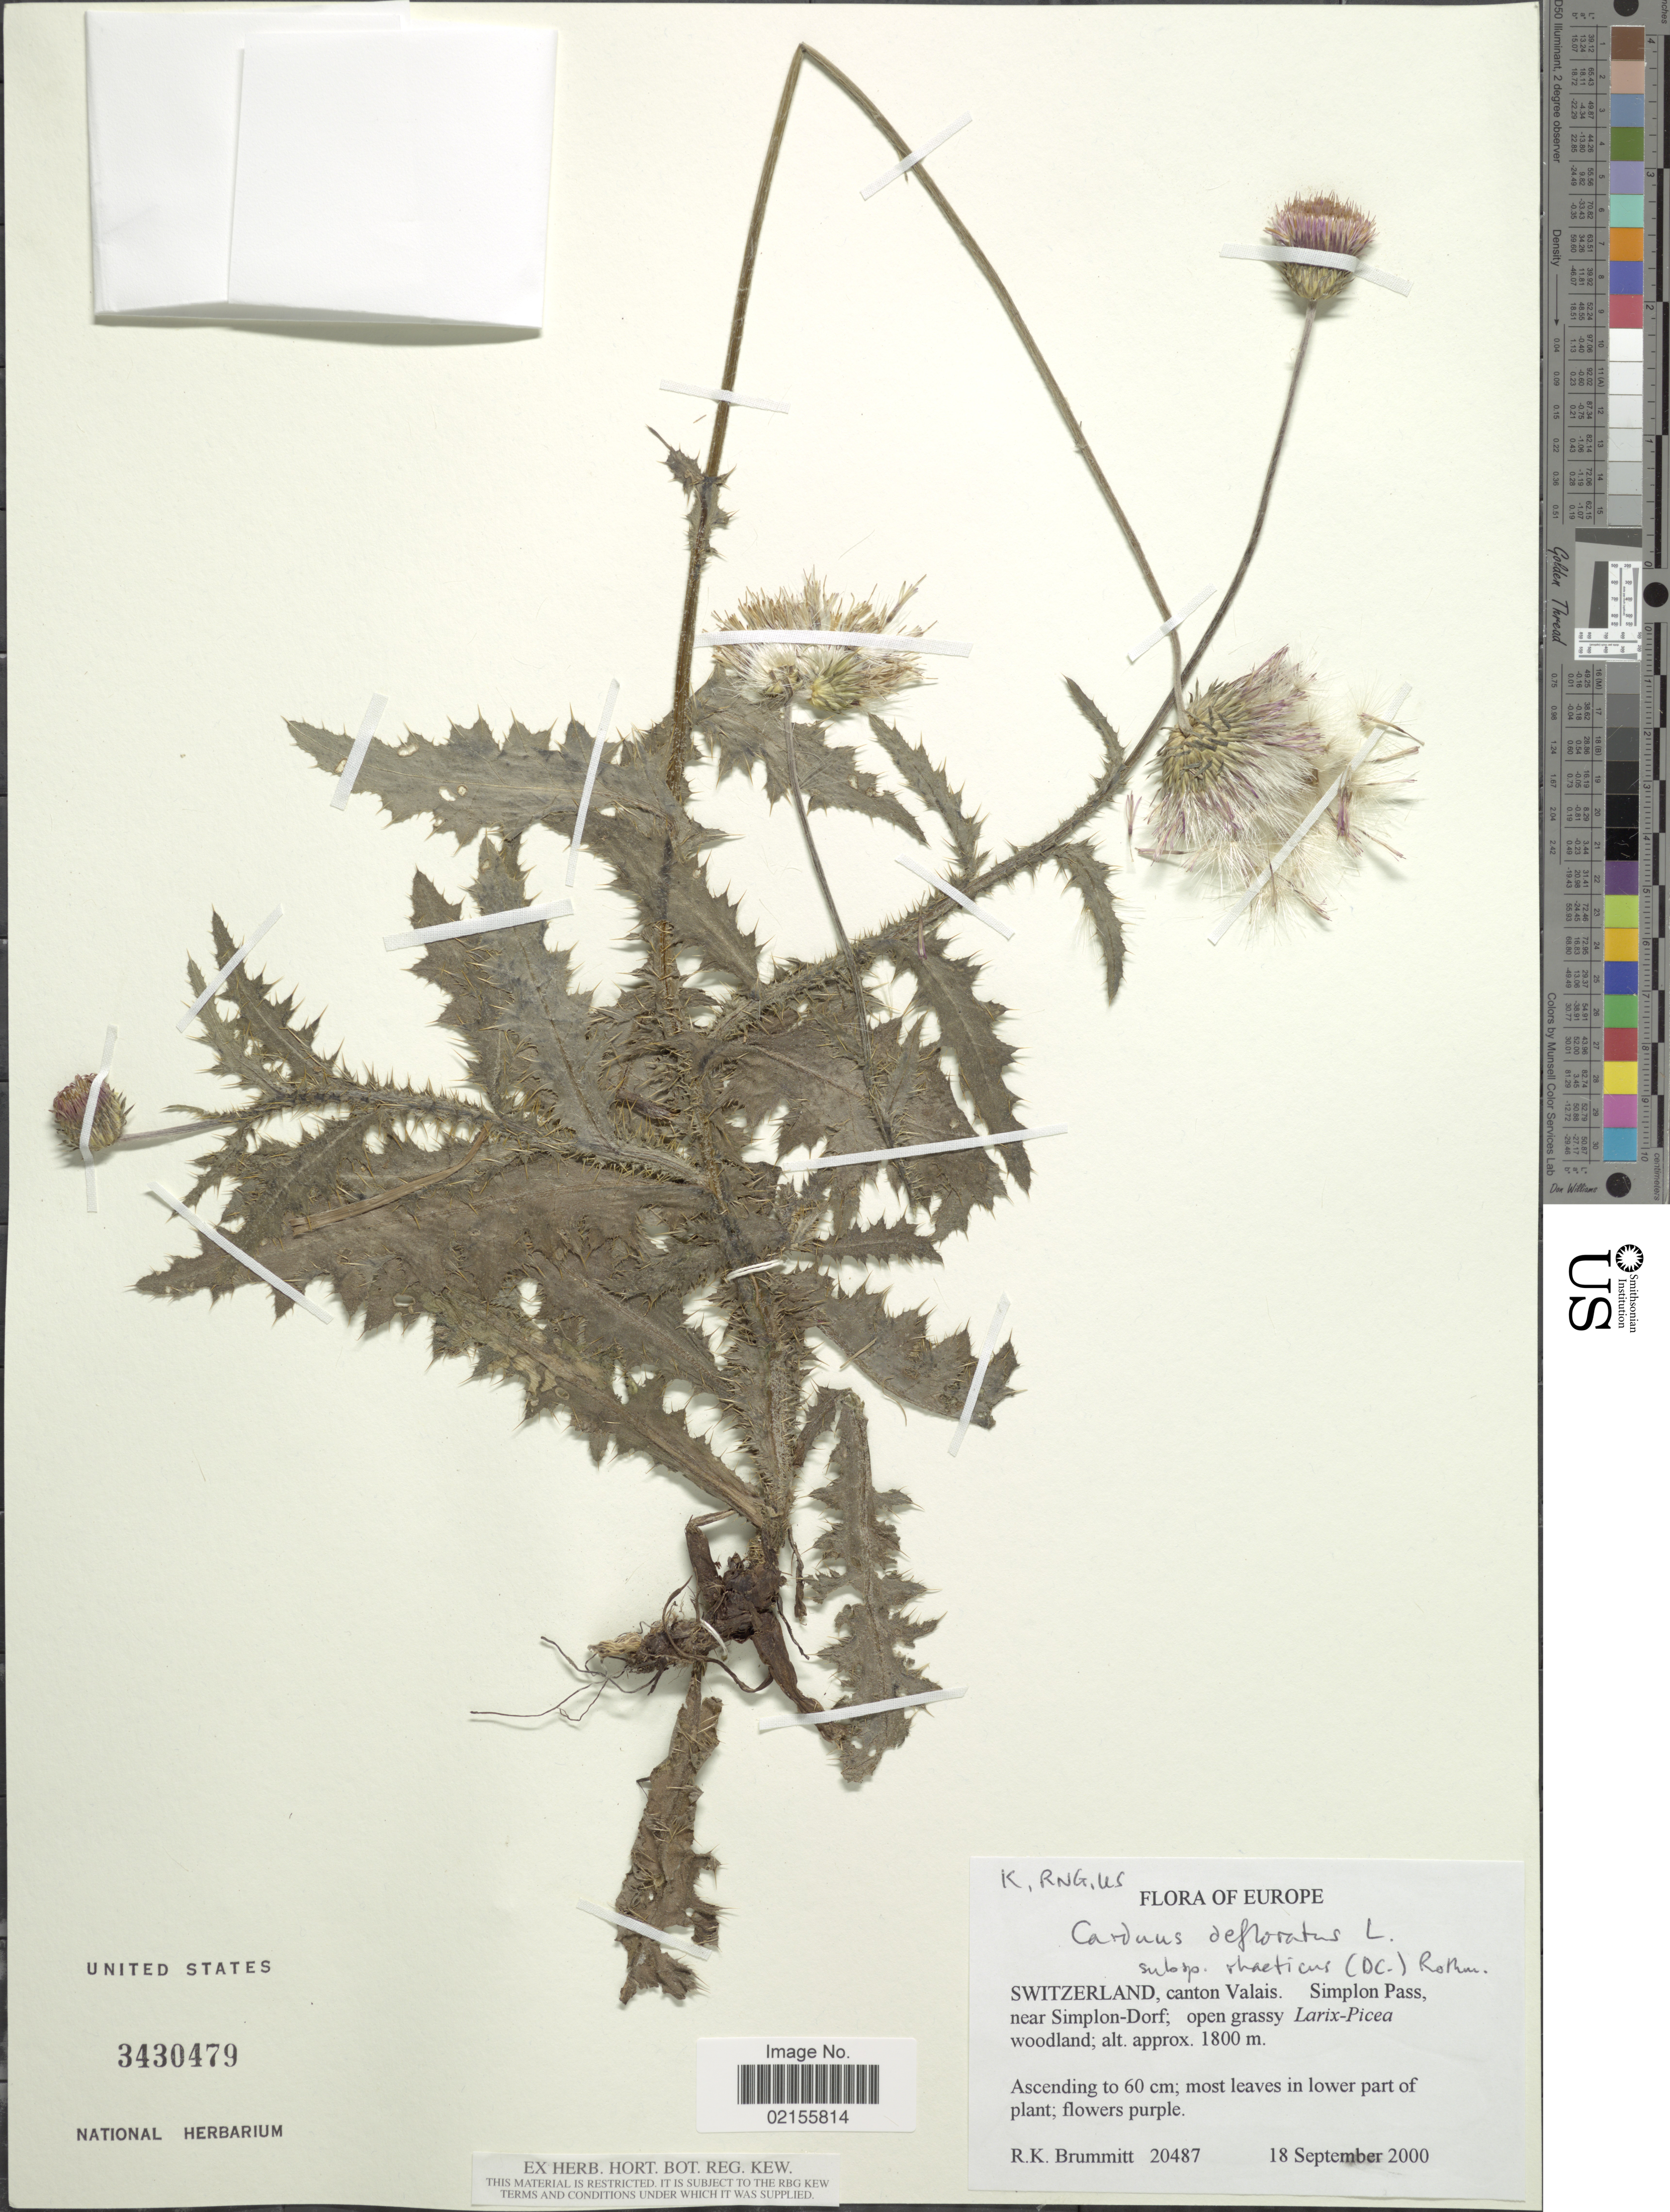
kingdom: Plantae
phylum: Tracheophyta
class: Magnoliopsida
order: Asterales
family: Asteraceae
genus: Carduus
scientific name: Carduus defloratus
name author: L.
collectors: R. Brummitt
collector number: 20487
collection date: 2000-09-18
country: Switzerland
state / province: Valais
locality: Canton Valais. Simplon Pass, near Simplon-Dorf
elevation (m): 1800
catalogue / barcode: US 3430479